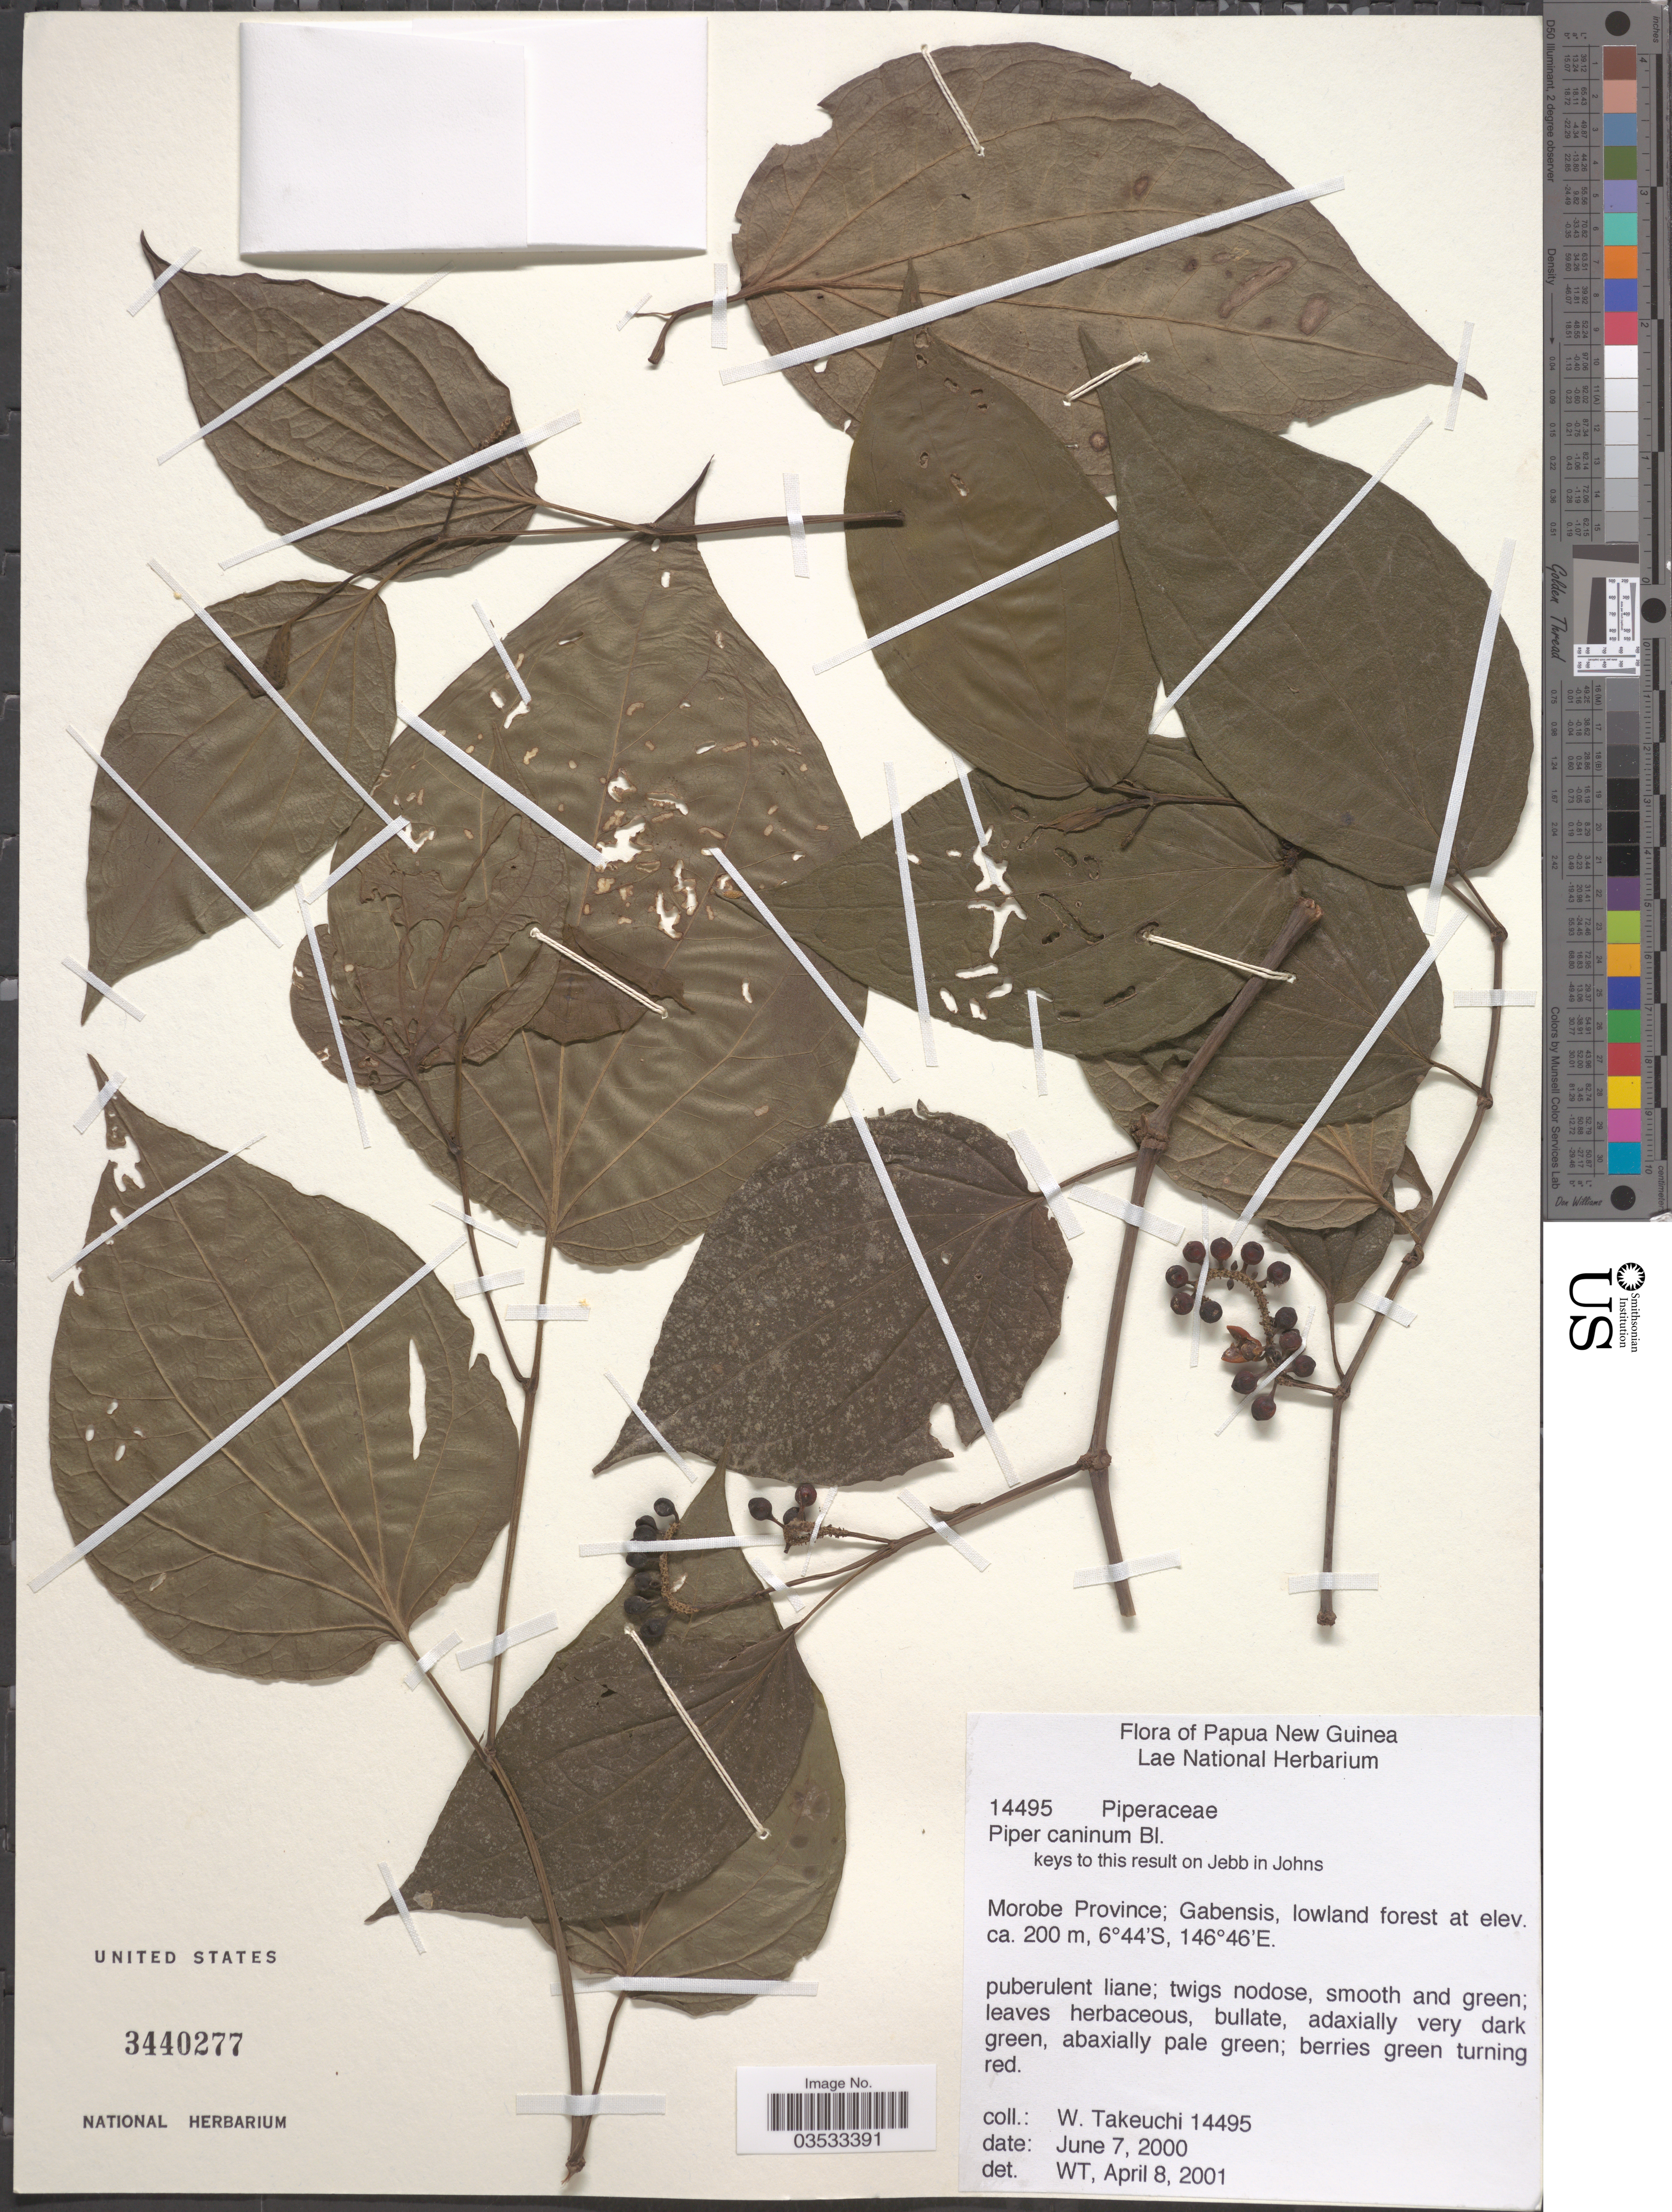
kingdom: Plantae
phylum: Tracheophyta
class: Magnoliopsida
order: Piperales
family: Piperaceae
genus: Piper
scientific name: Piper caninum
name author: Blume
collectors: W. Takeuchi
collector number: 14495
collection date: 2000-06-07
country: Papua New Guinea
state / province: Morobe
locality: Gabensis.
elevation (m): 200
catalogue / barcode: US 3440277